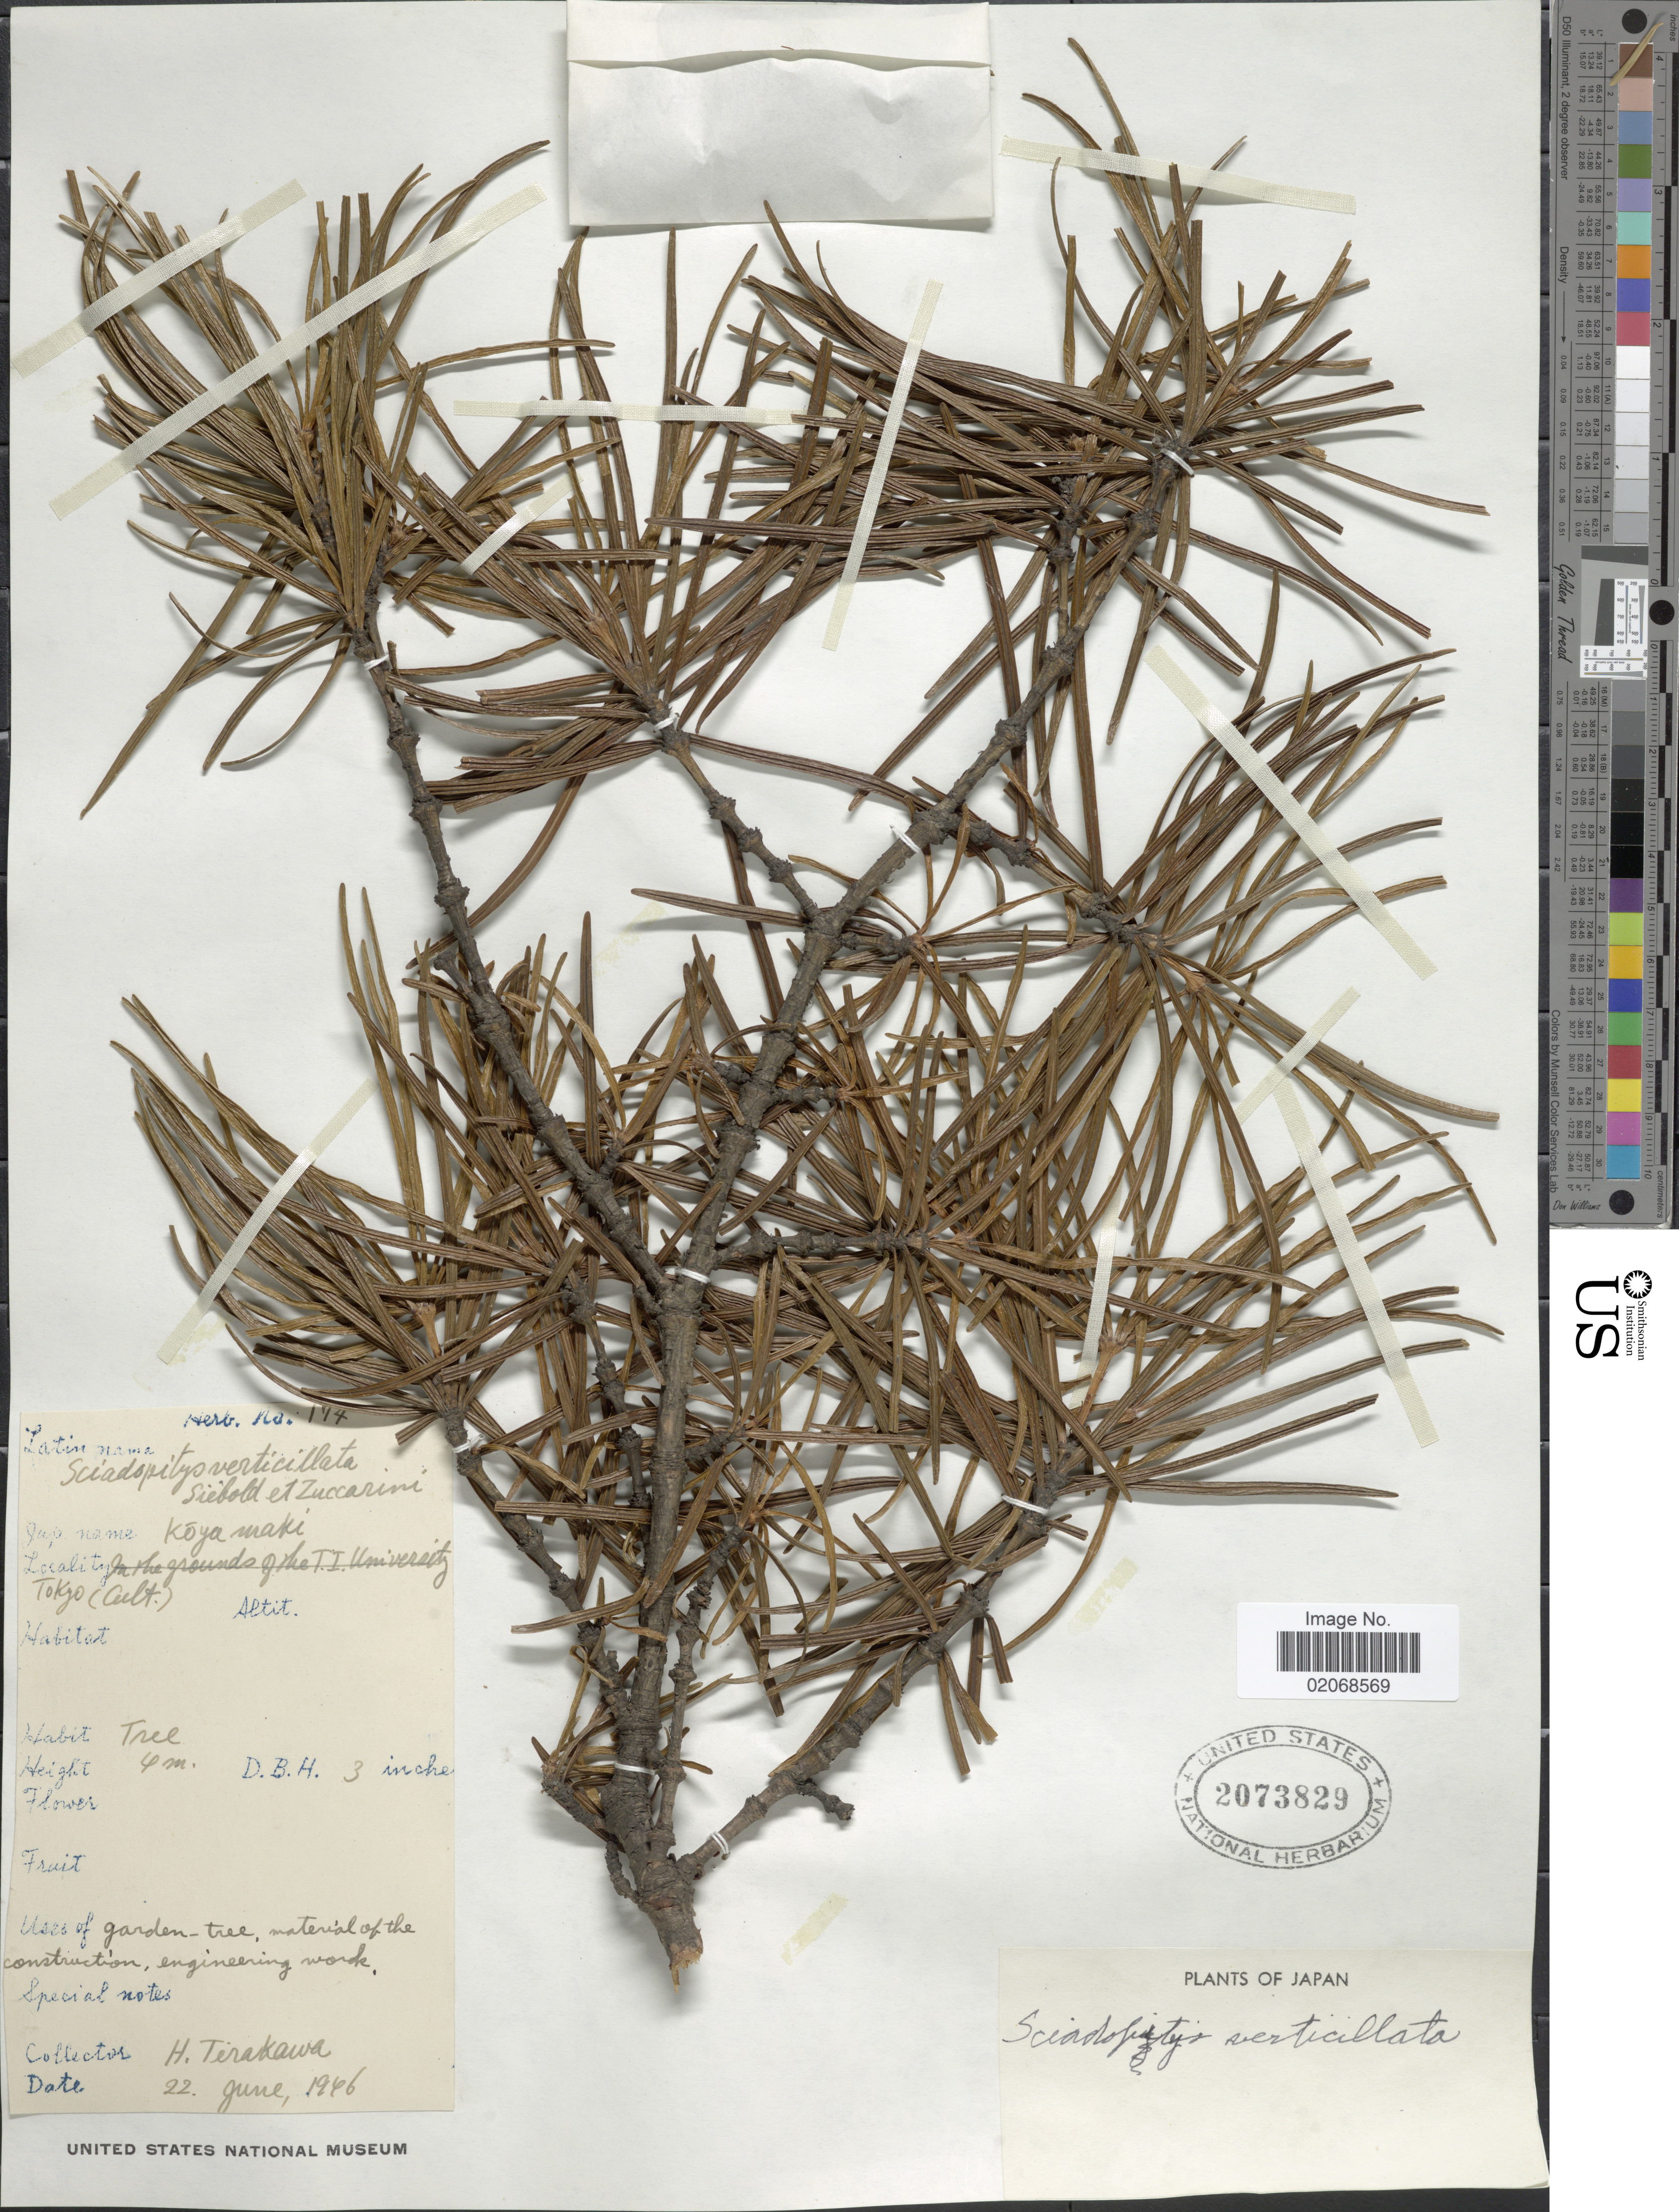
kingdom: Plantae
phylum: Tracheophyta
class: Pinopsida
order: Pinales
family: Sciadopityaceae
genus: Sciadopitys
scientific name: Sciadopitys verticillata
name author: Siebold & Zucc.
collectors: H. Terakawa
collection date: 1946-06-22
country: Japan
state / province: Tokyo, Federal City of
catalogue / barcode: US 2073829